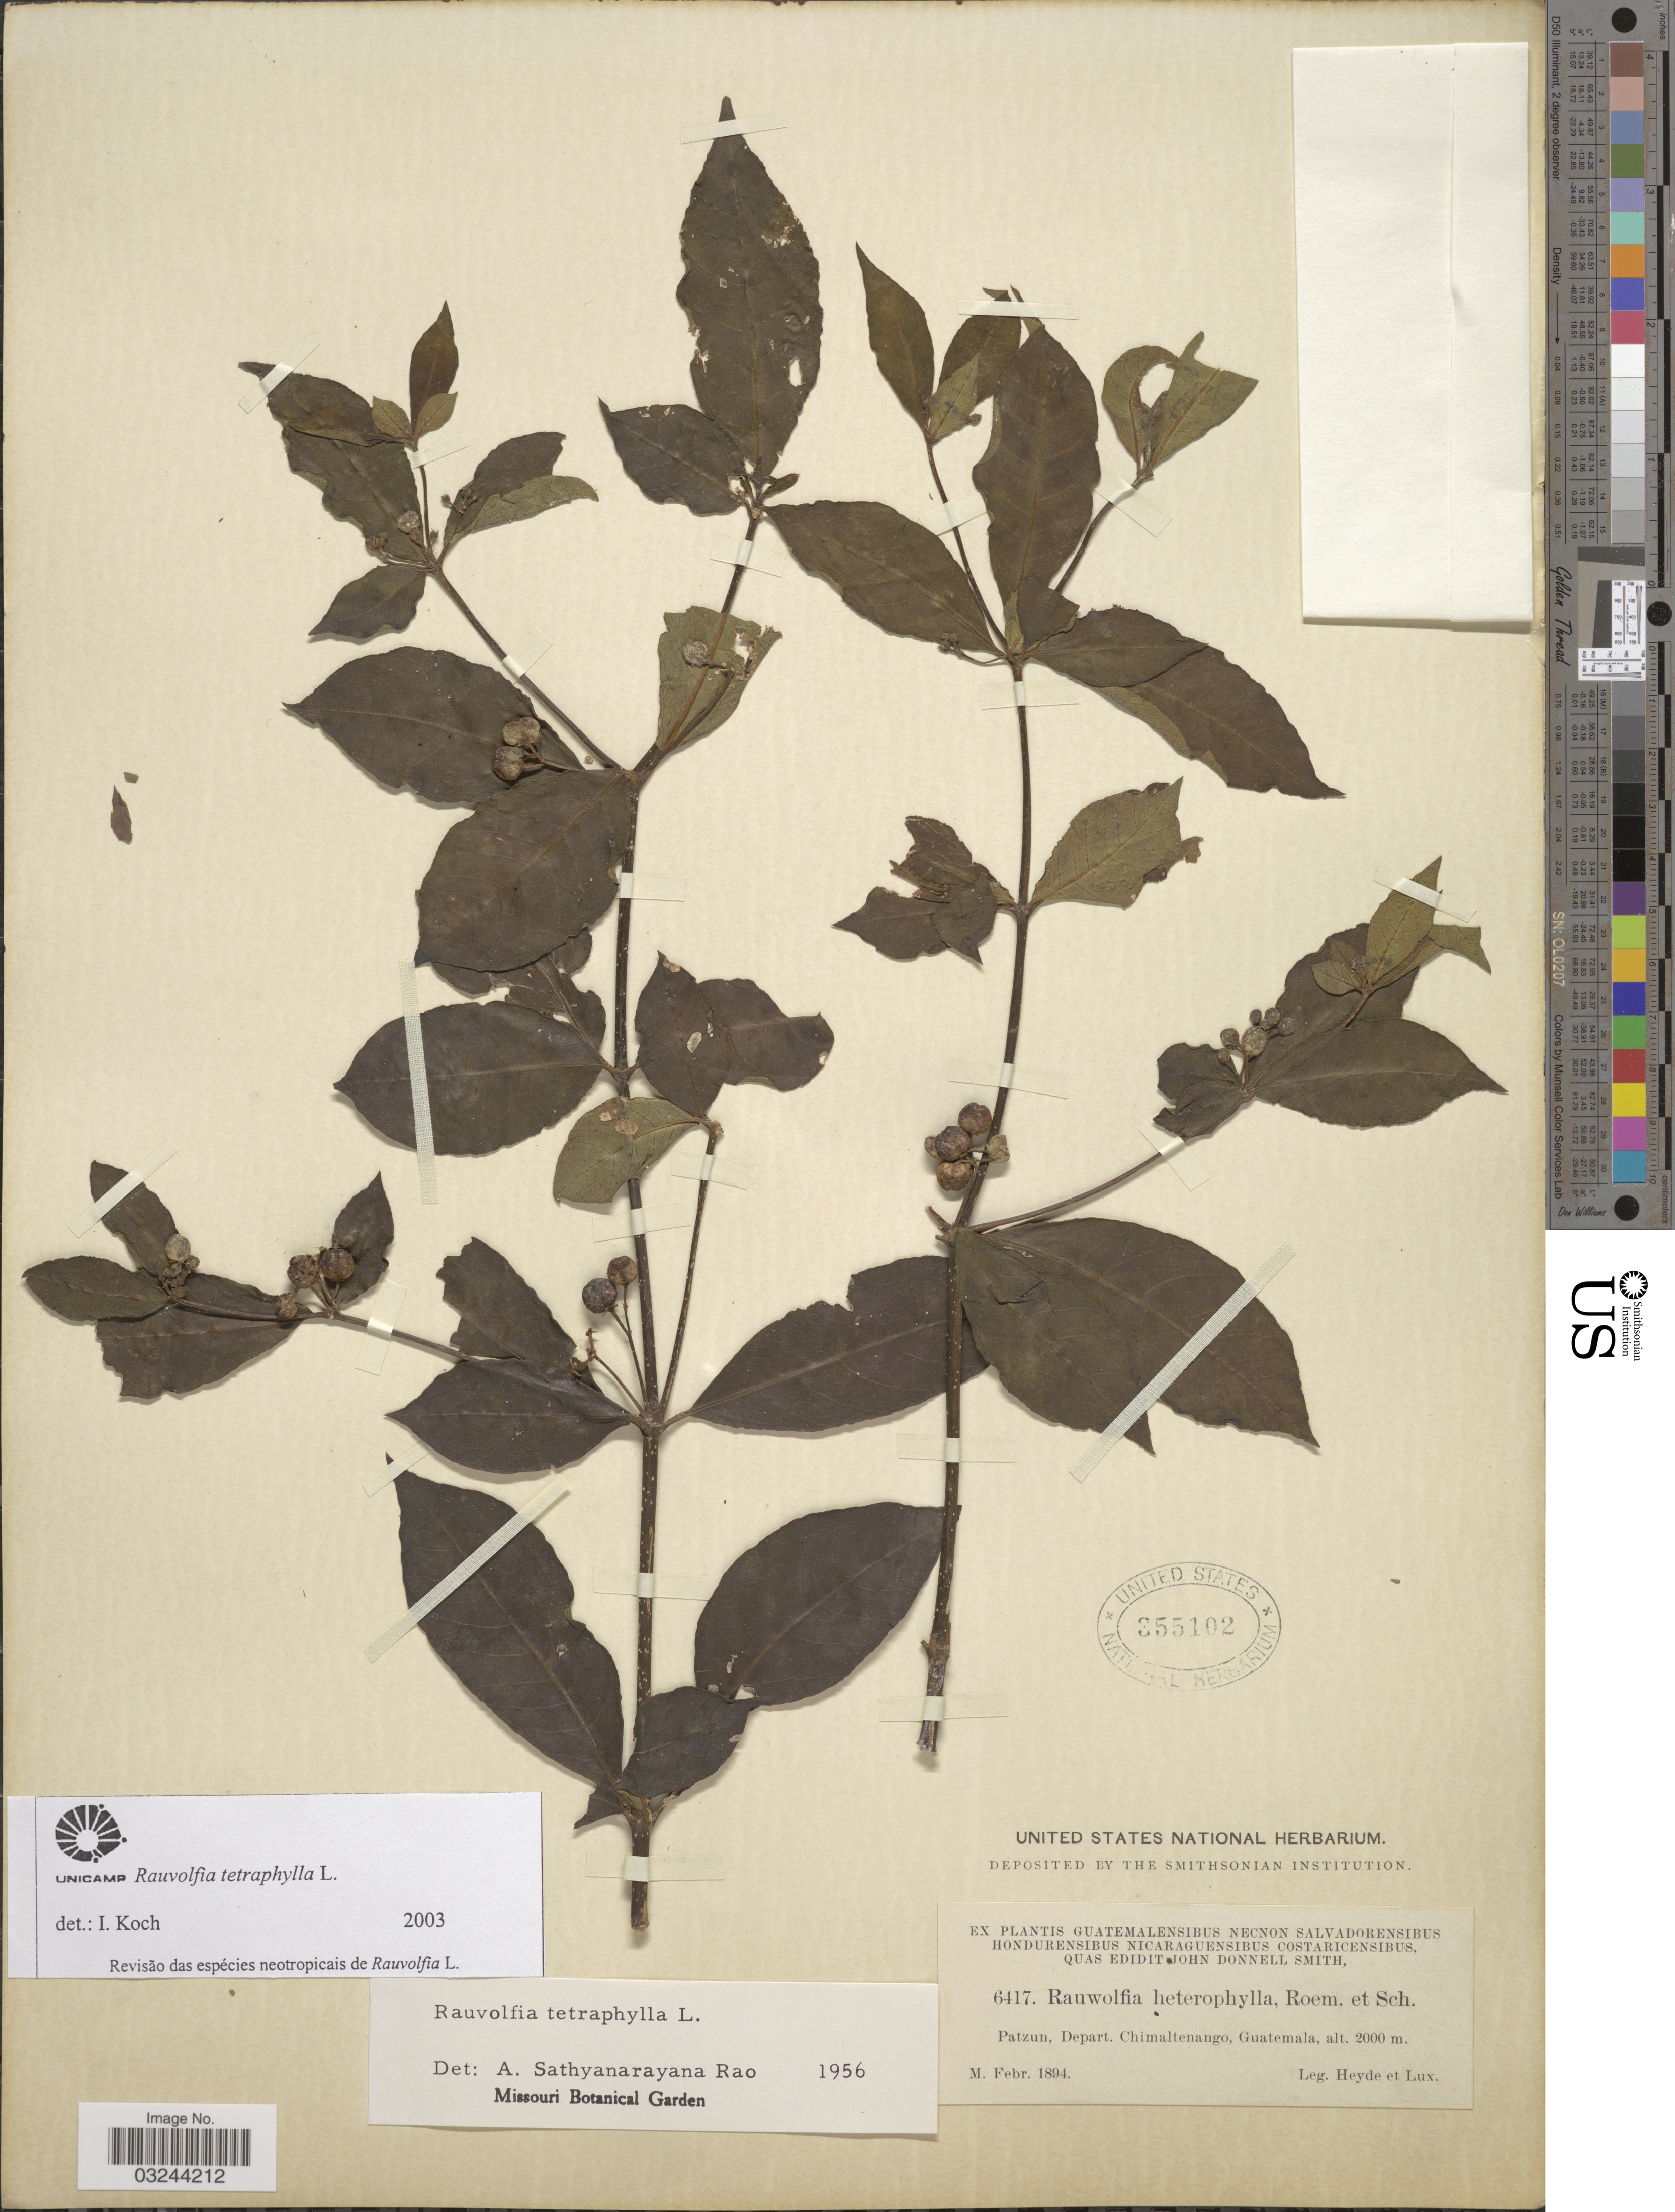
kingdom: Plantae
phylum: Tracheophyta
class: Magnoliopsida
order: Gentianales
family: Apocynaceae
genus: Rauvolfia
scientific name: Rauvolfia tetraphylla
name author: L.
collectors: Heyde & Lux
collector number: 6417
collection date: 1894-02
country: Guatemala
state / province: Chimaltenango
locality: Patzun, Depart. Chimaltenango.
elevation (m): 2000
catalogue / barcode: US 355102